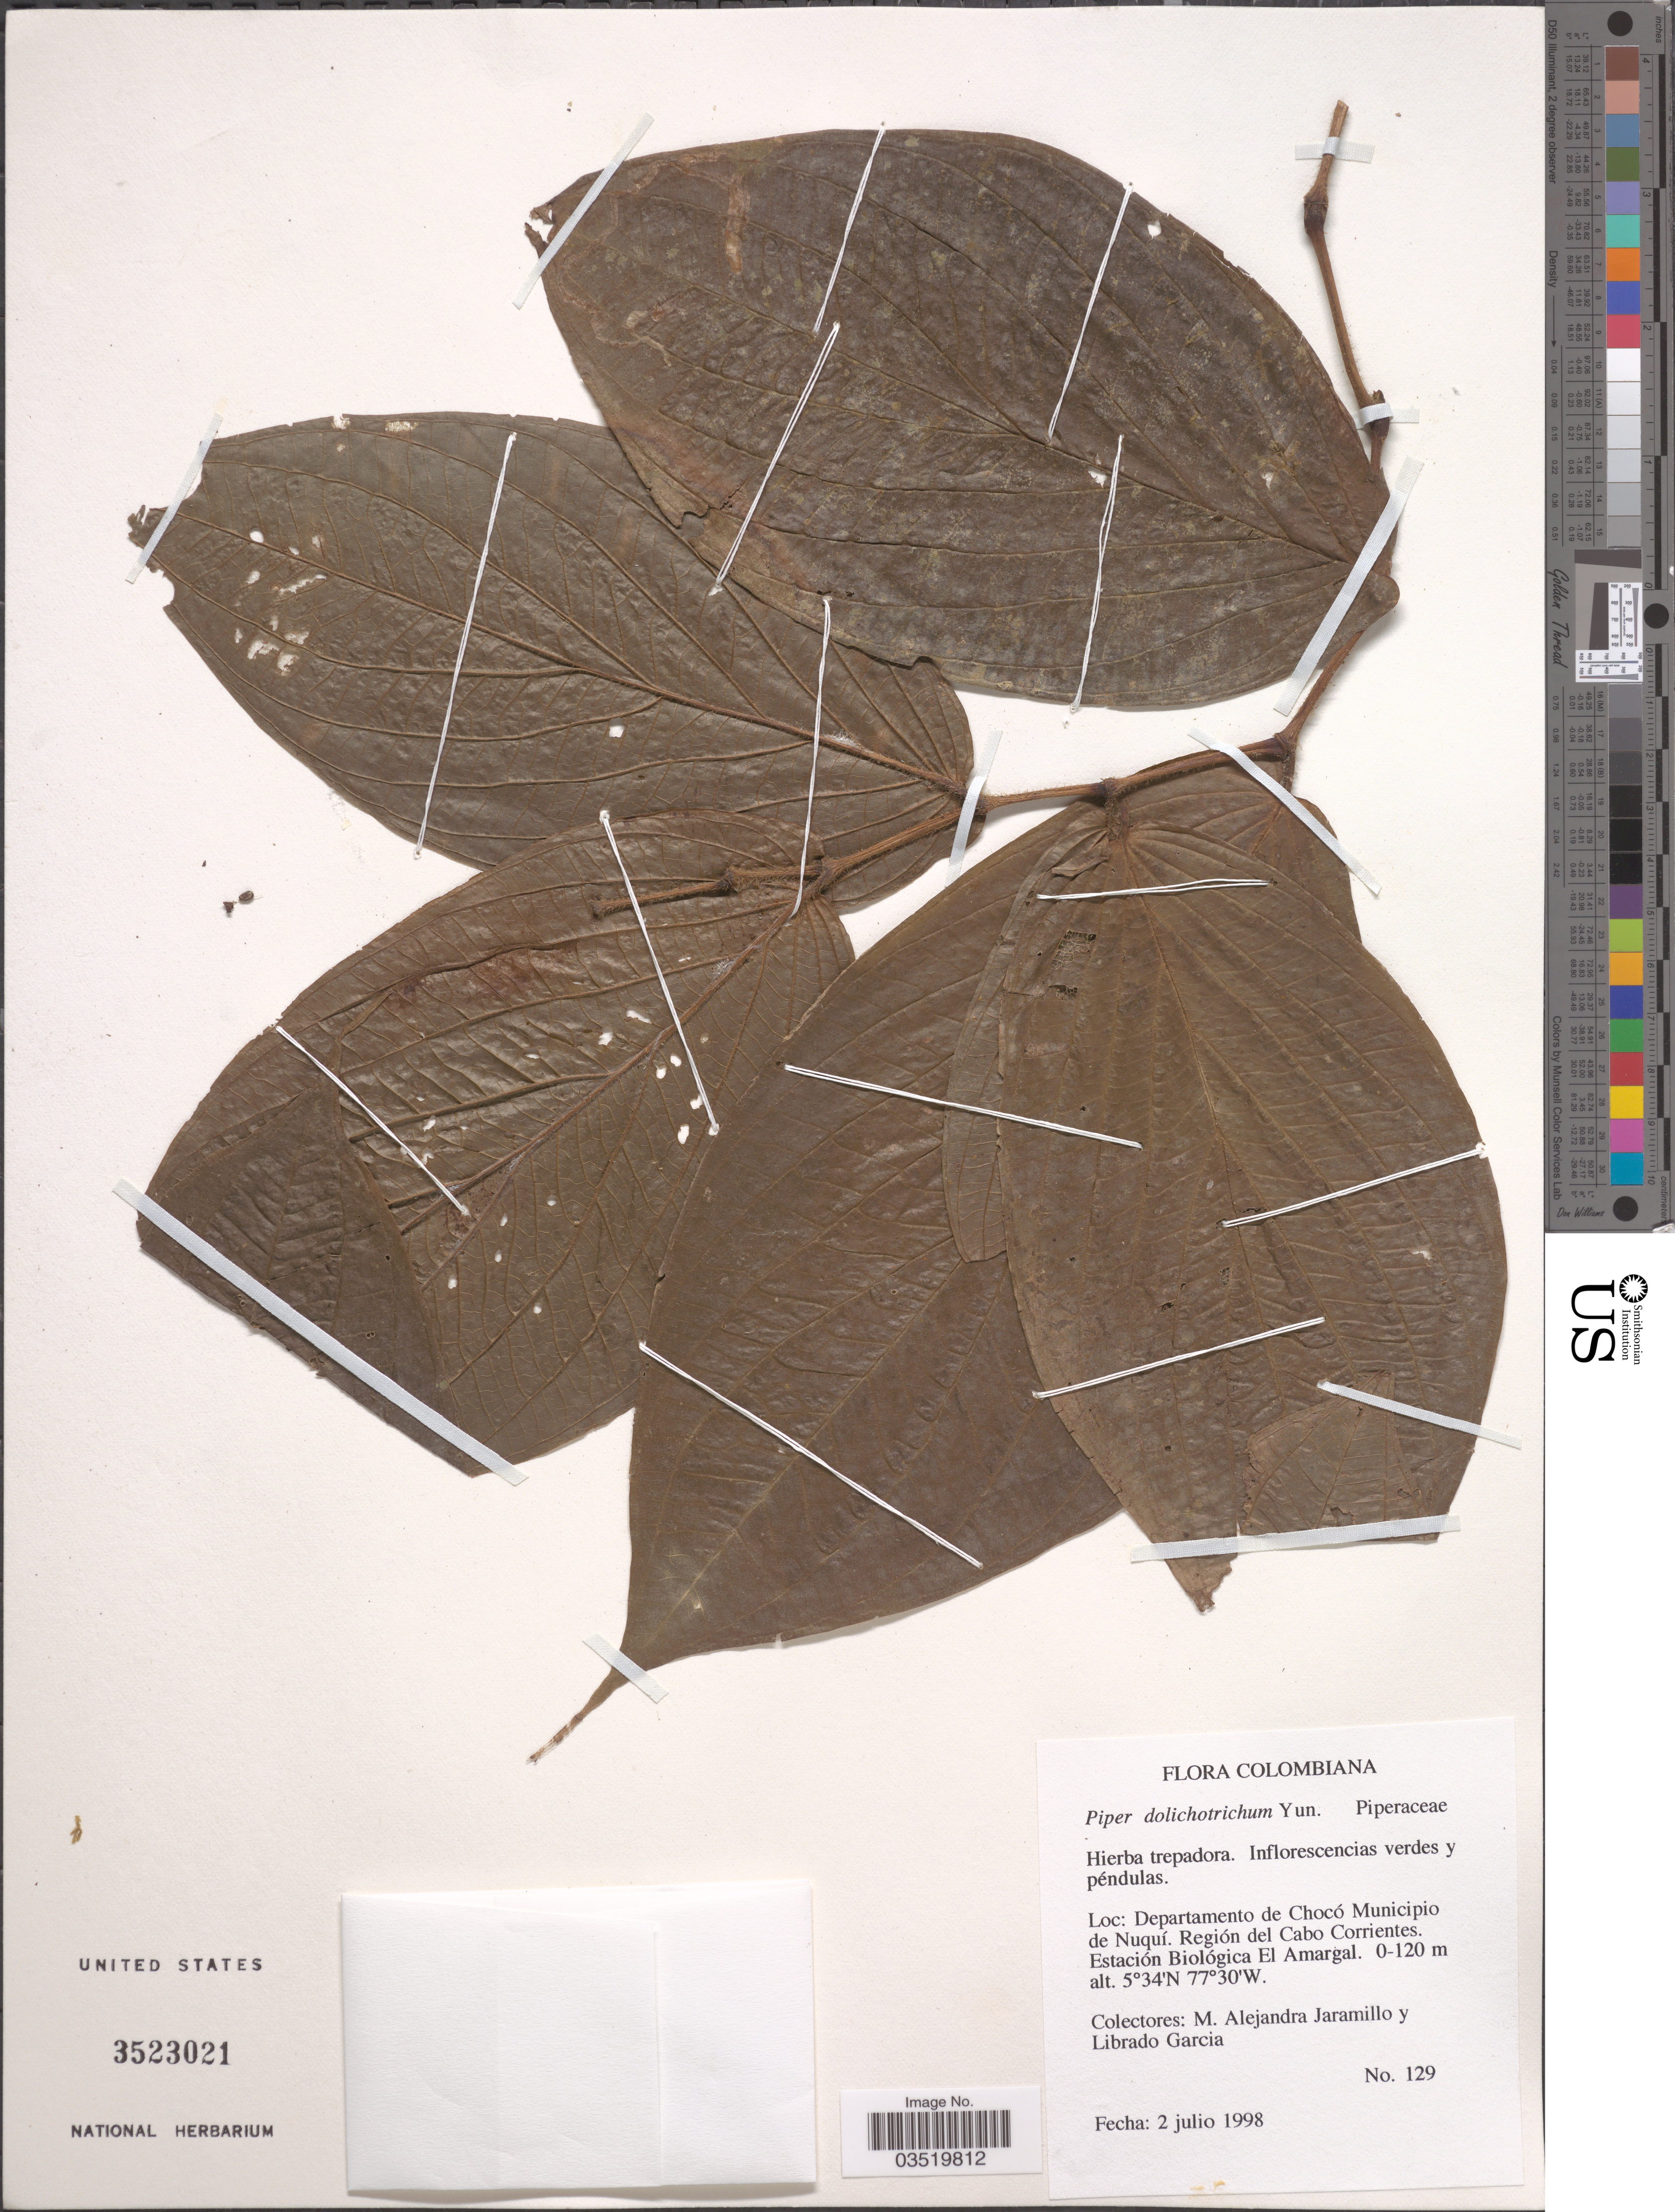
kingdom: Plantae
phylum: Tracheophyta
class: Magnoliopsida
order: Piperales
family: Piperaceae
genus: Piper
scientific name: Piper dolichotricum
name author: Yunck.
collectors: M. A. Jaramillo & L. Garcia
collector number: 129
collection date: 1998-07-02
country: Colombia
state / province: Chocó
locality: Departamento de Chocó Municipio de Nuquí. Región del Cabo Corrientes. Estación Biológica El Amargal.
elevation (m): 0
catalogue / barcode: US 3523021